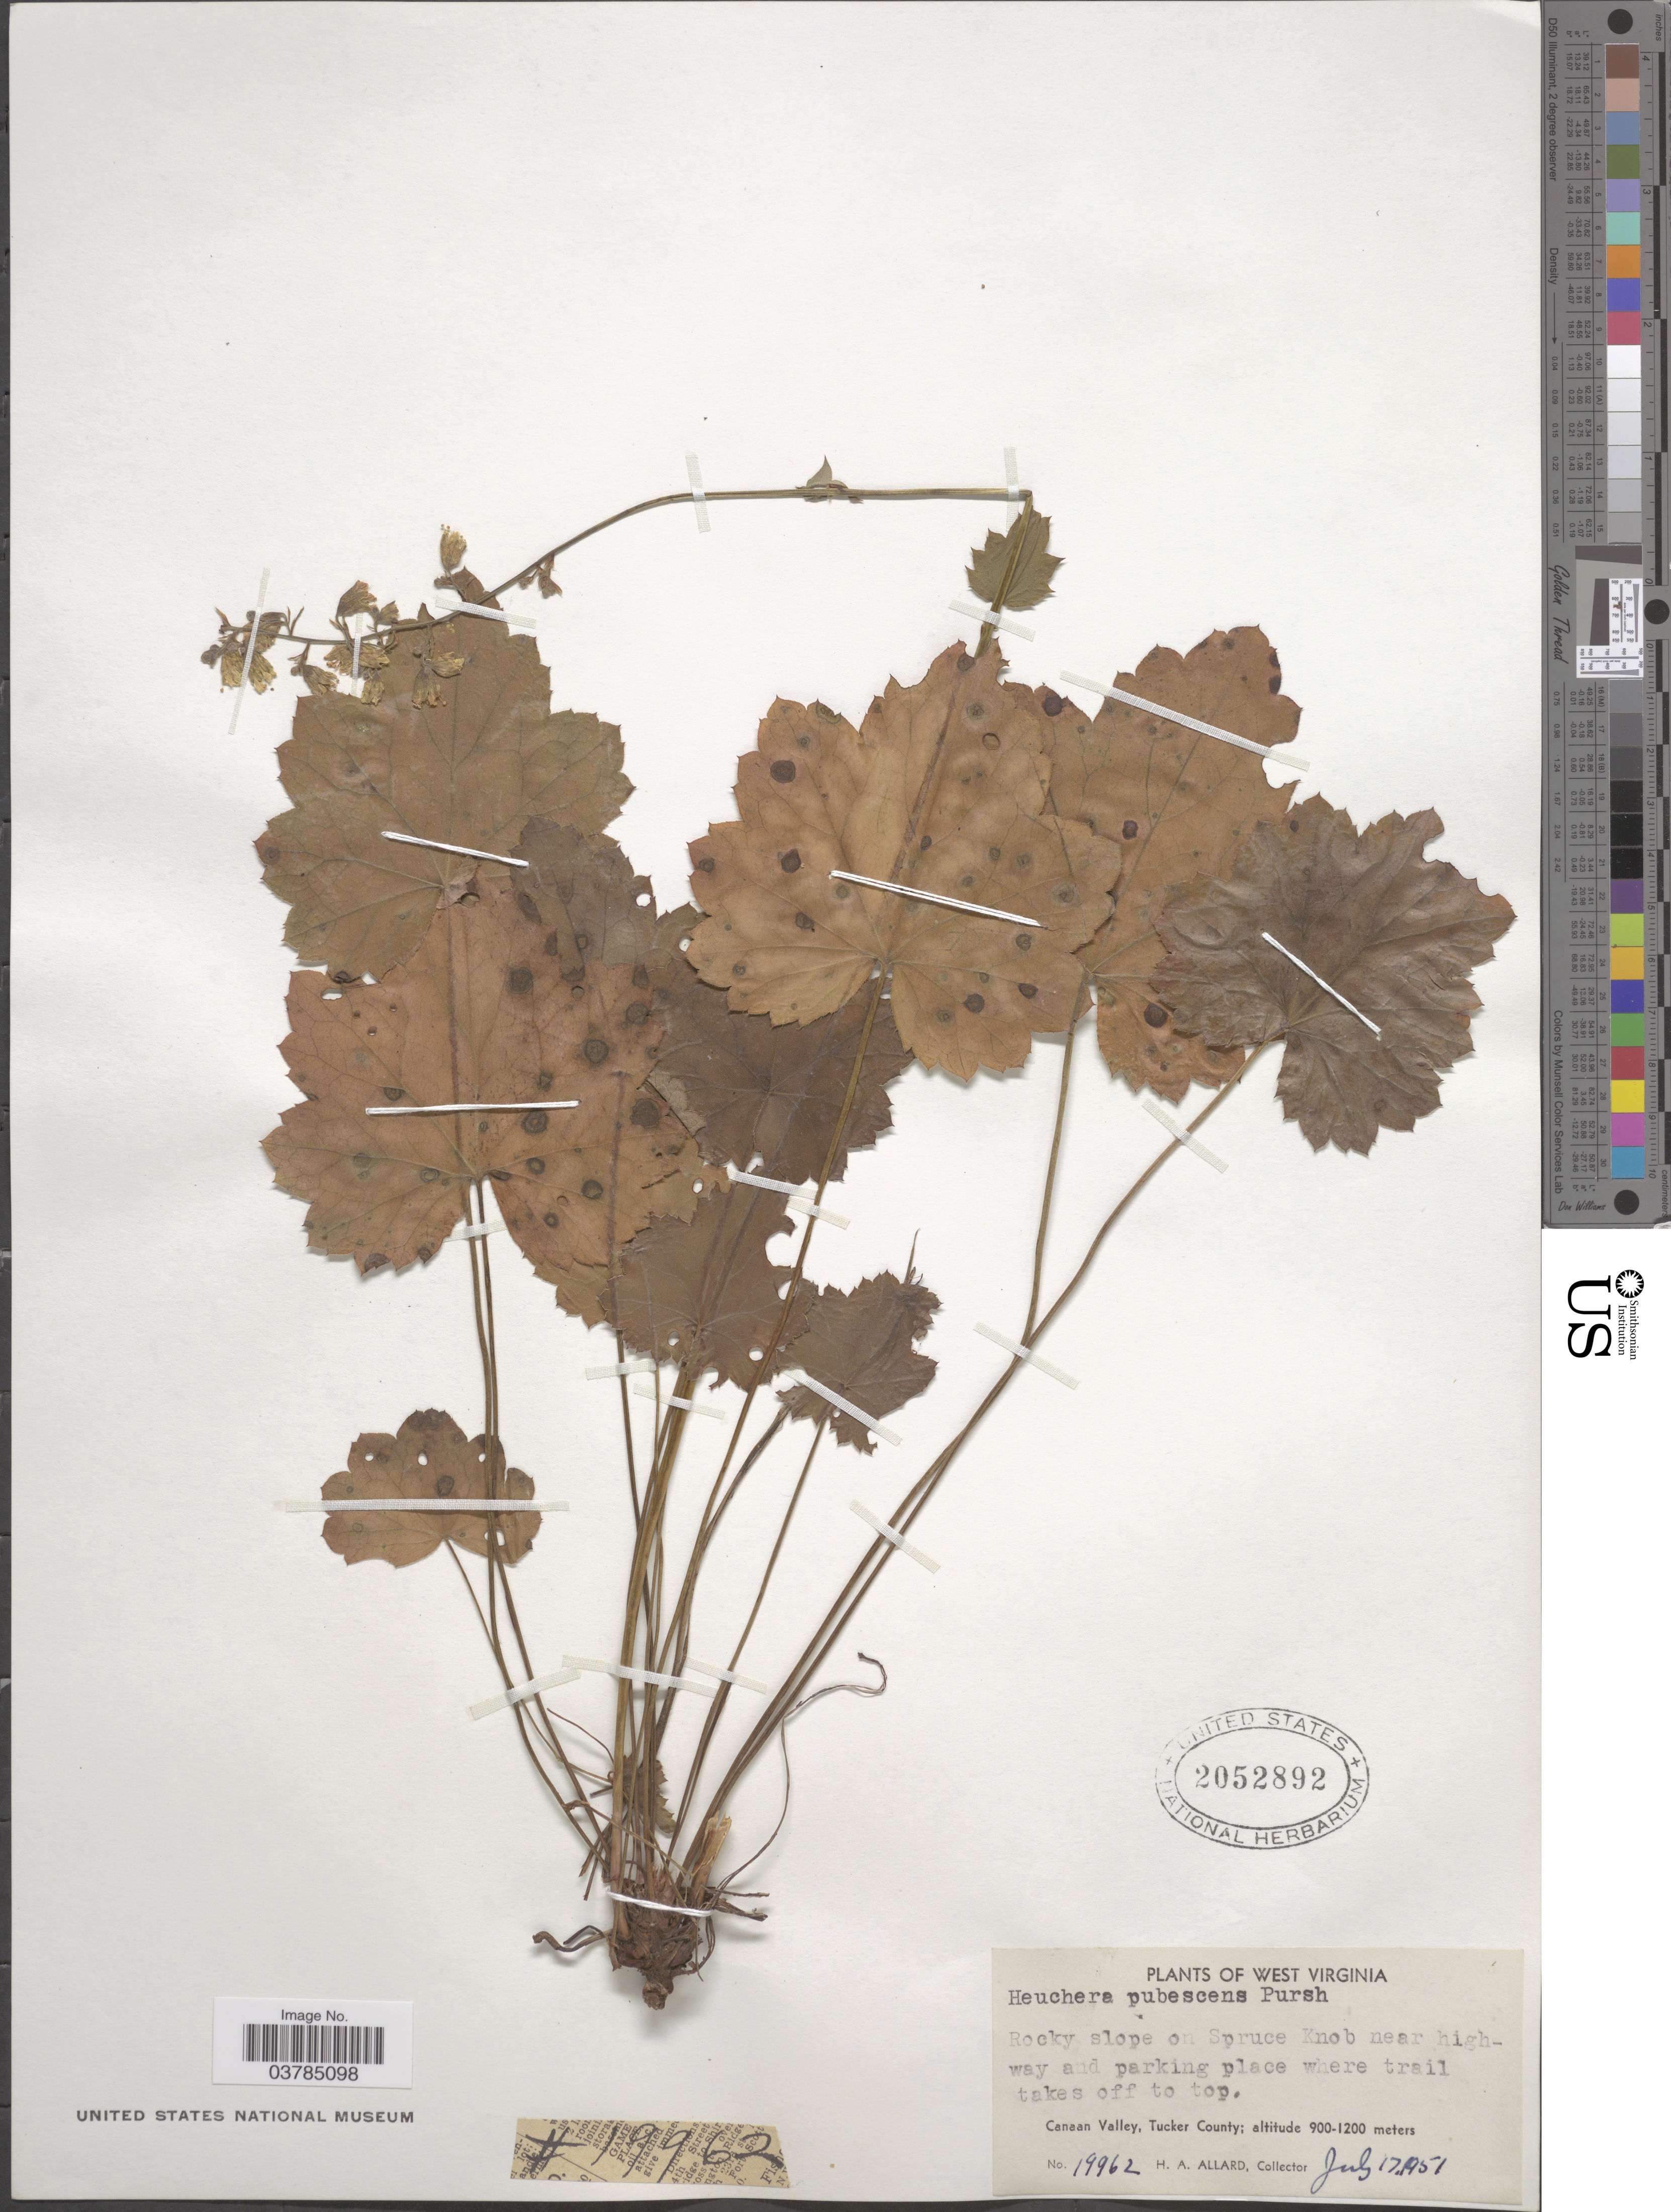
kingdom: Plantae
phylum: Tracheophyta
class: Magnoliopsida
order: Saxifragales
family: Saxifragaceae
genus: Heuchera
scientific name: Heuchera pubescens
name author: Pursh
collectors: H. A. Allard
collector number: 19962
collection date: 1951-07-17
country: United States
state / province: West Virginia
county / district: Tucker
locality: Rocky slope on Spruce Knob near highway and parking place where trail takes off to top. Canaan Valley, Tucker County.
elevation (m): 900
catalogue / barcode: US 2052892